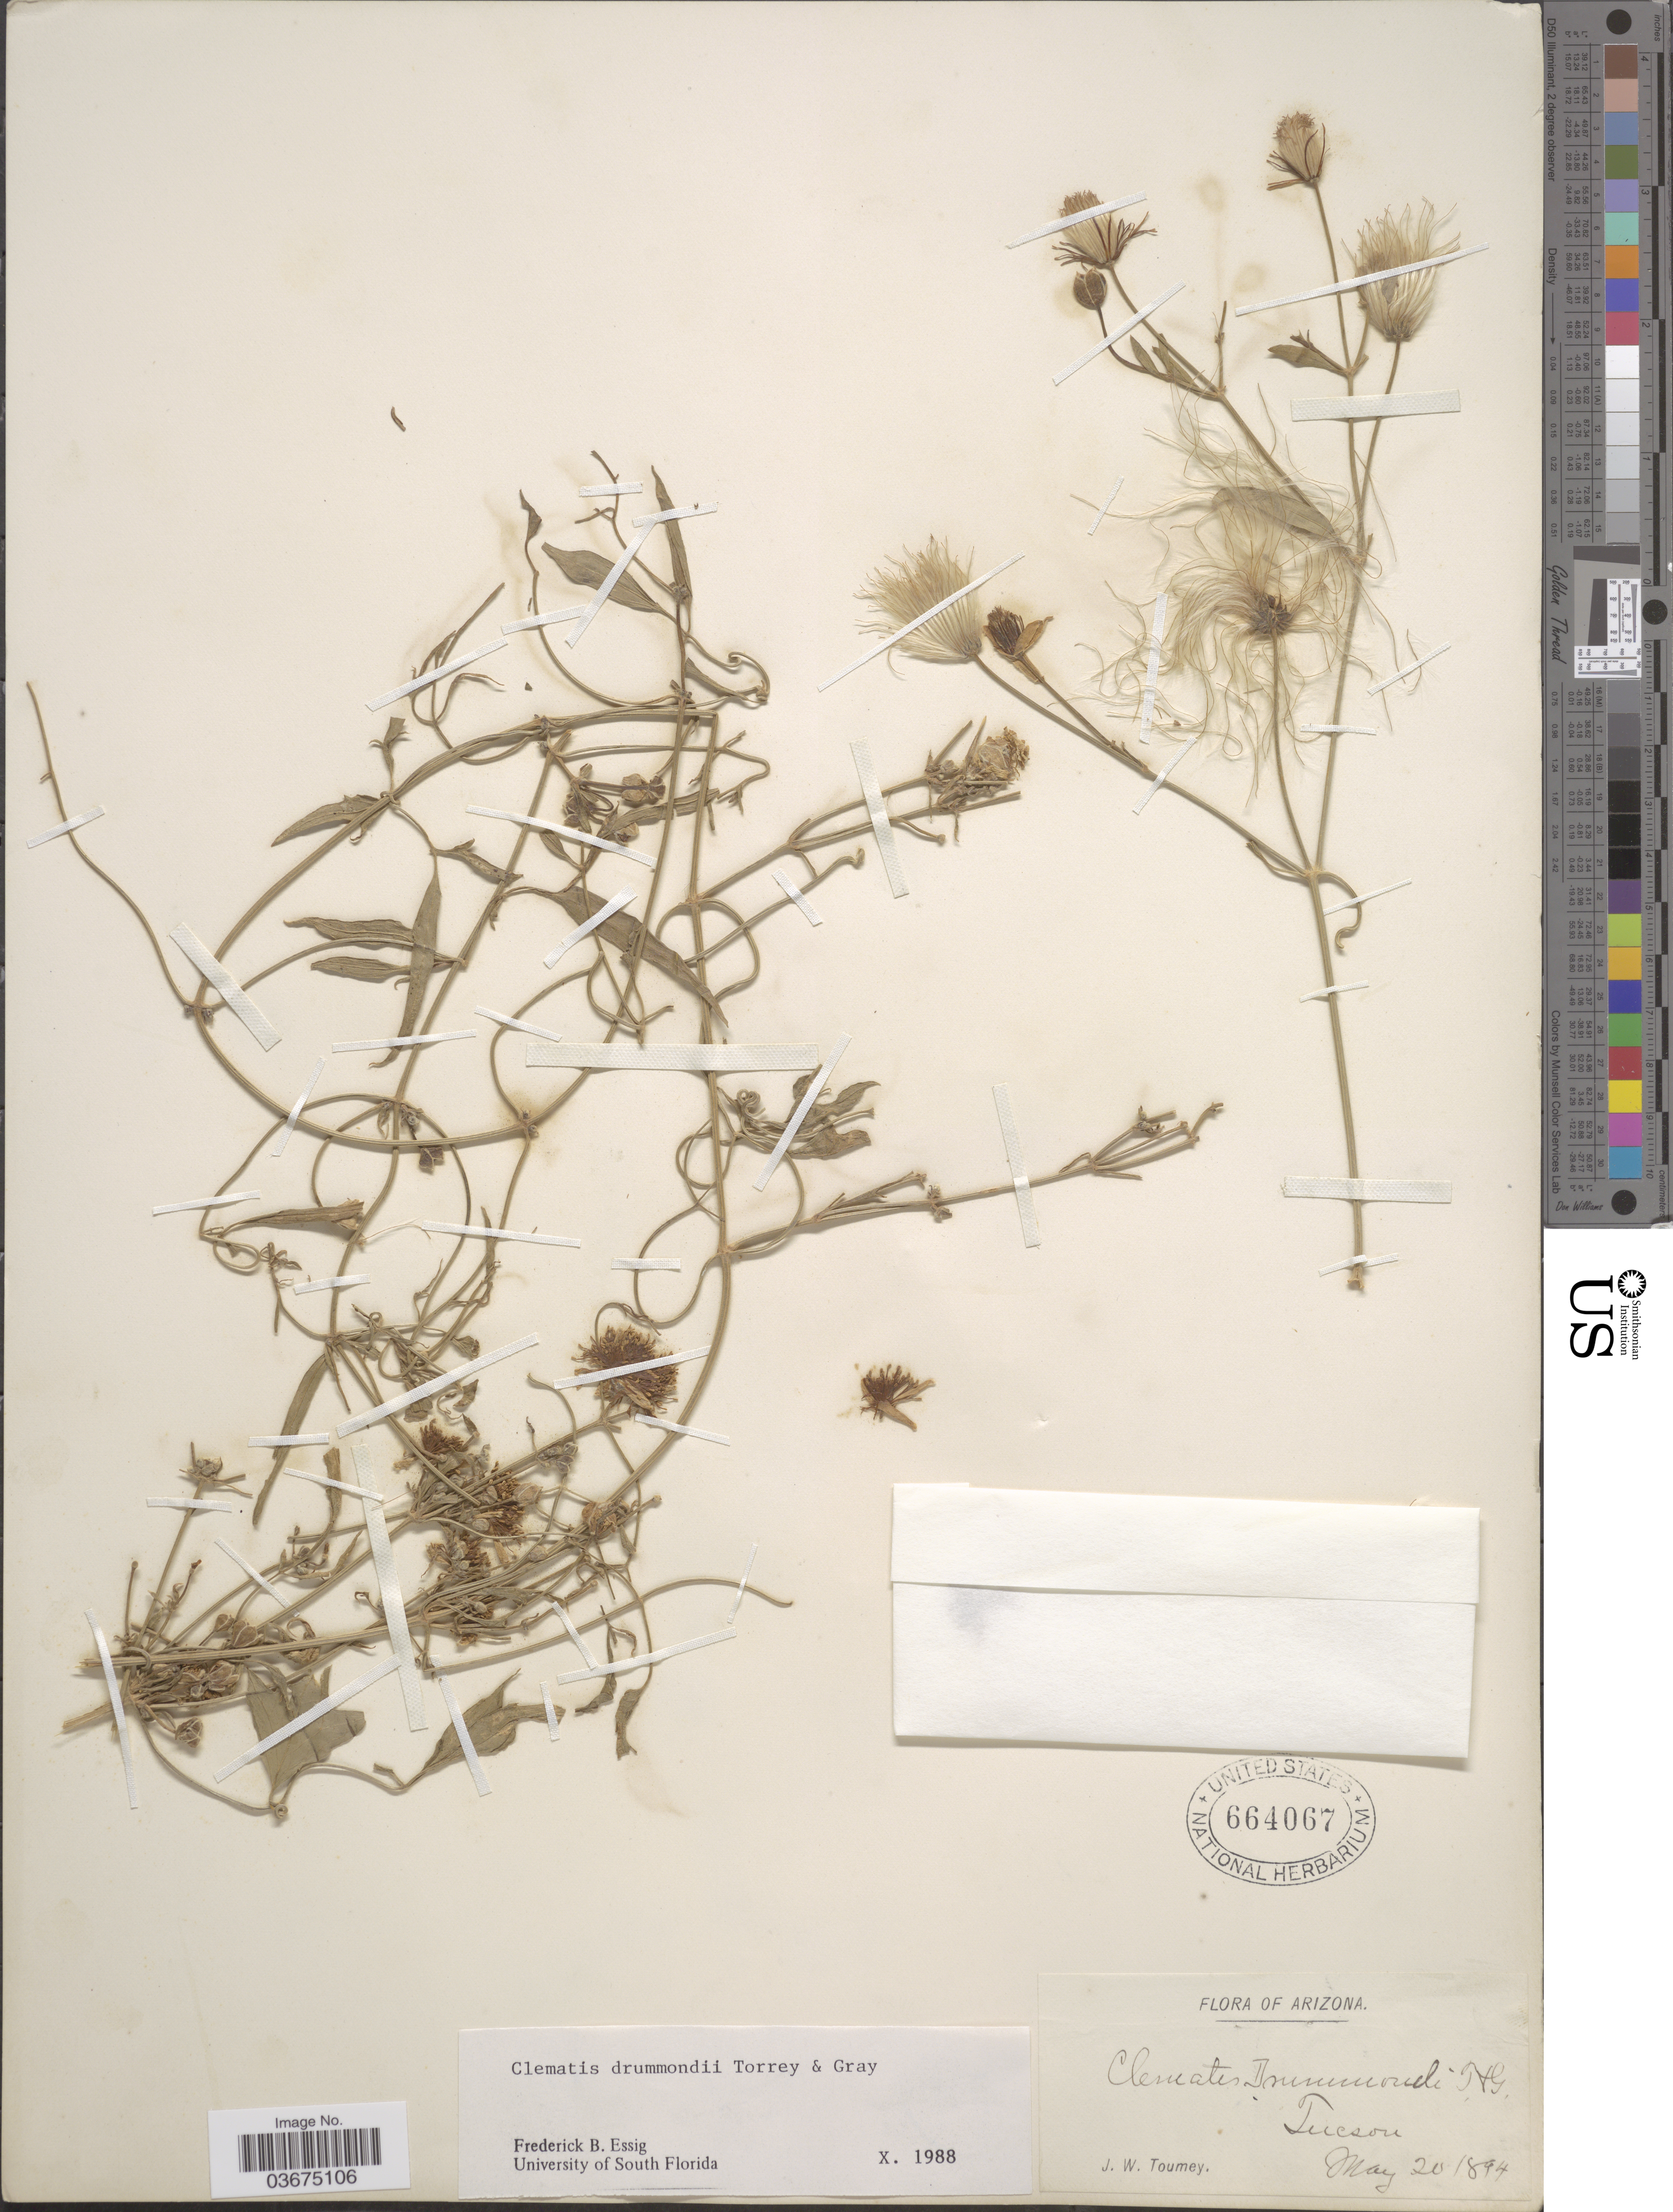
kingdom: Plantae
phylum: Tracheophyta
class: Magnoliopsida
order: Ranunculales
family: Ranunculaceae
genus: Clematis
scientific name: Clematis drummondii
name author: Torr. & A. Gray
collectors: J. W. Toumey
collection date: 1894-05-20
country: United States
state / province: Arizona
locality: Tucson.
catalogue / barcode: US 664067